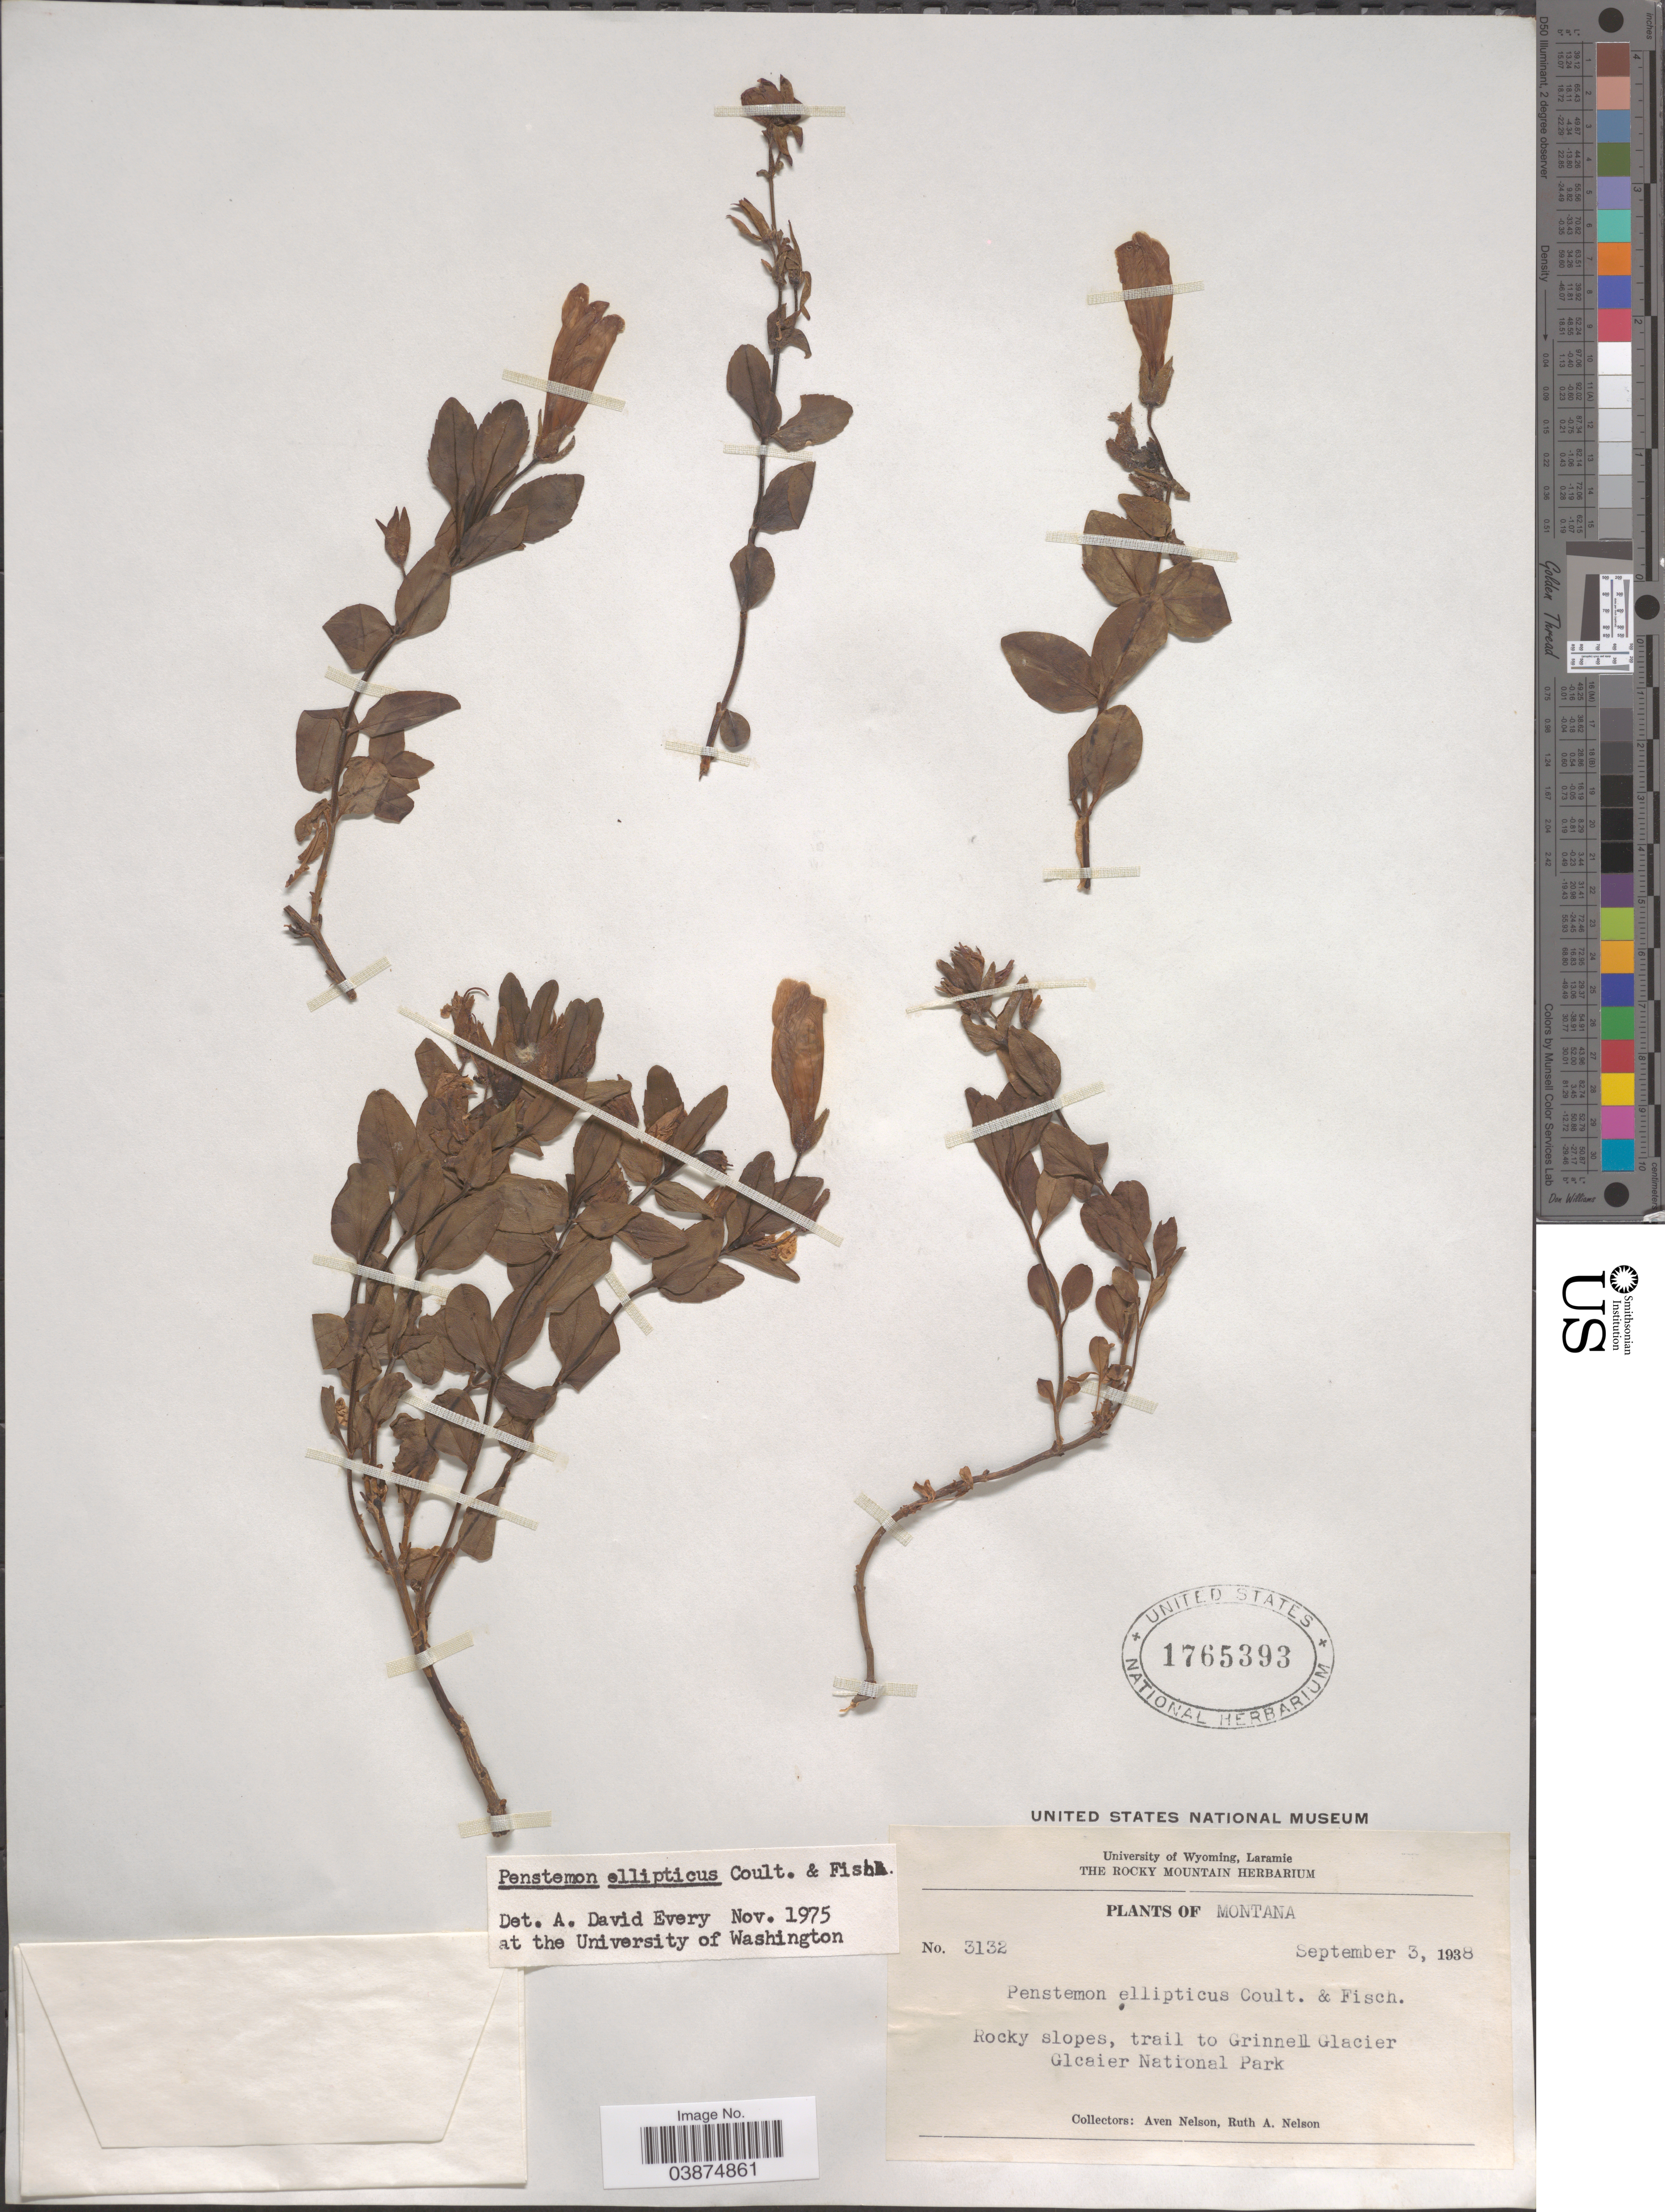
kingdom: Plantae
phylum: Tracheophyta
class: Magnoliopsida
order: Lamiales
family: Plantaginaceae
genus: Penstemon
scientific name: Penstemon ellipticus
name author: Greene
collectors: A. Nelson & R. A. Nelson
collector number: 3132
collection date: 1938-09-03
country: United States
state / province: Montana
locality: Trail to Grinnell Glacier. Glcaier National Park.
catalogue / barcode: US 1765393